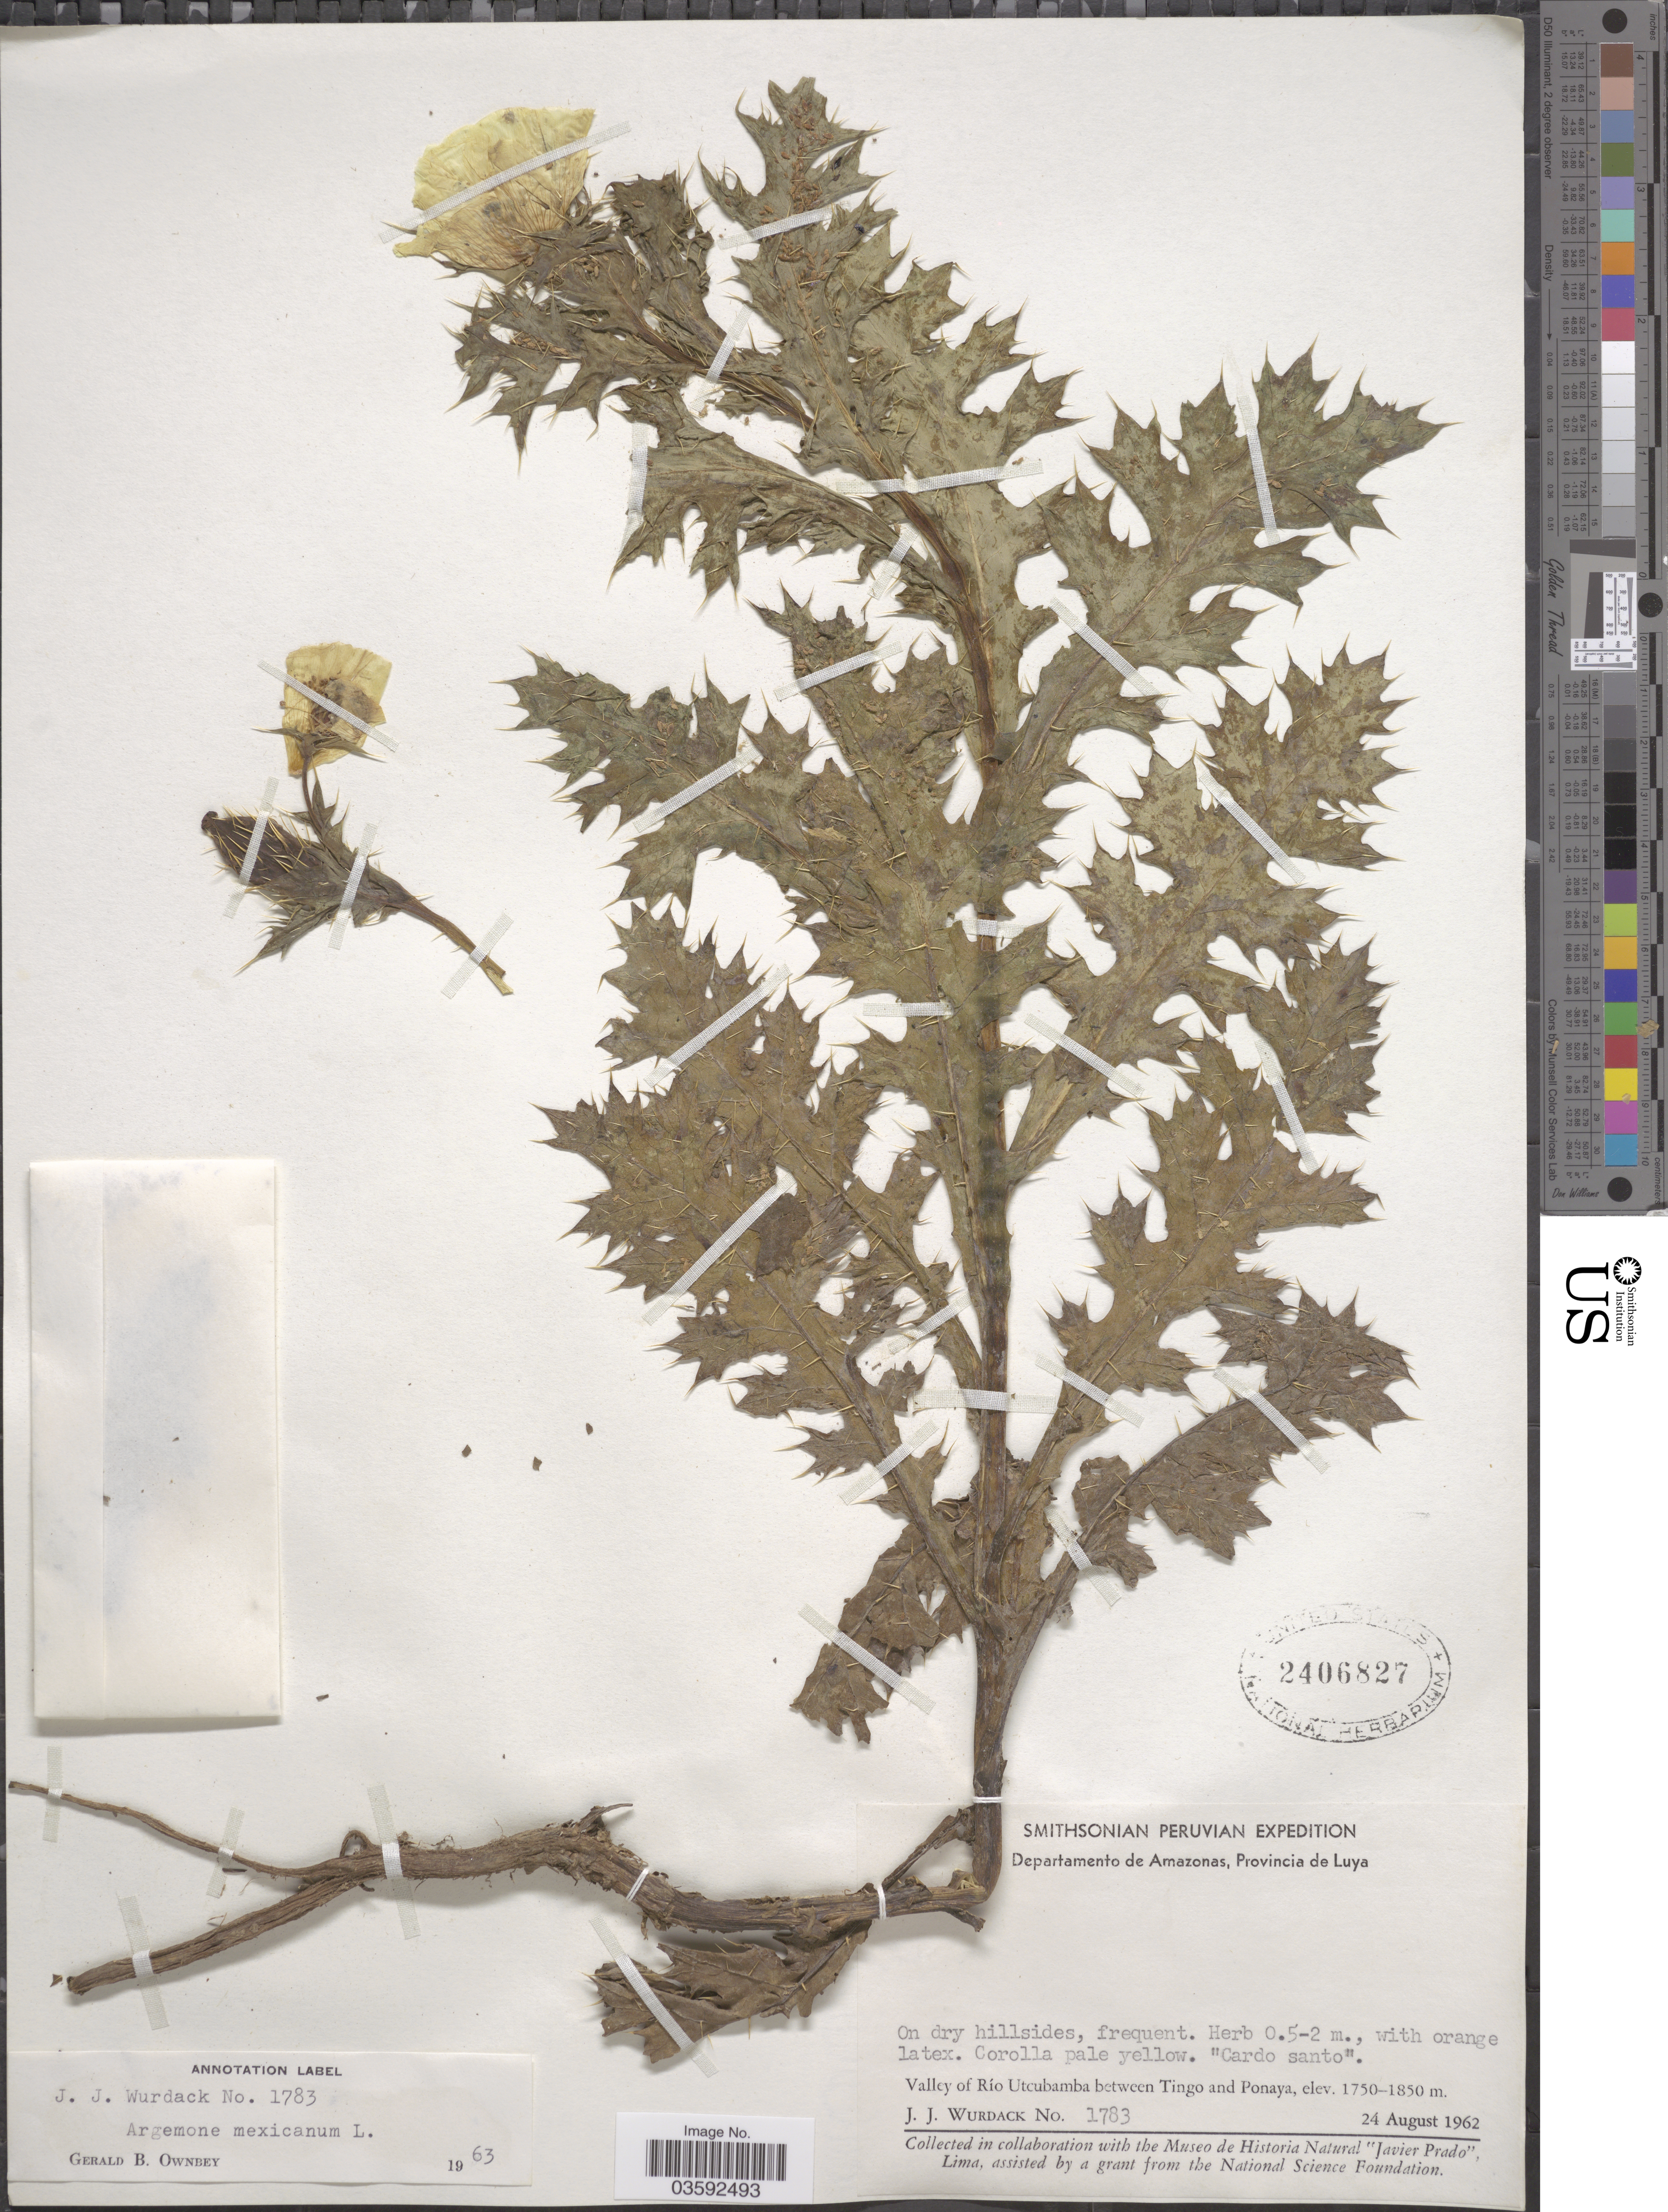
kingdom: Plantae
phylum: Tracheophyta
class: Magnoliopsida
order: Ranunculales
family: Papaveraceae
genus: Argemone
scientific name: Argemone mexicana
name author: L.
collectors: J. J. Wurdack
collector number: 1783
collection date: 1962-08-24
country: Peru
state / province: Amazonas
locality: Departamento de Amazonas, Provincia de Luya. Valley of Río Utcubamba between Tingo and Ponaya.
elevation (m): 1750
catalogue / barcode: US 2406827